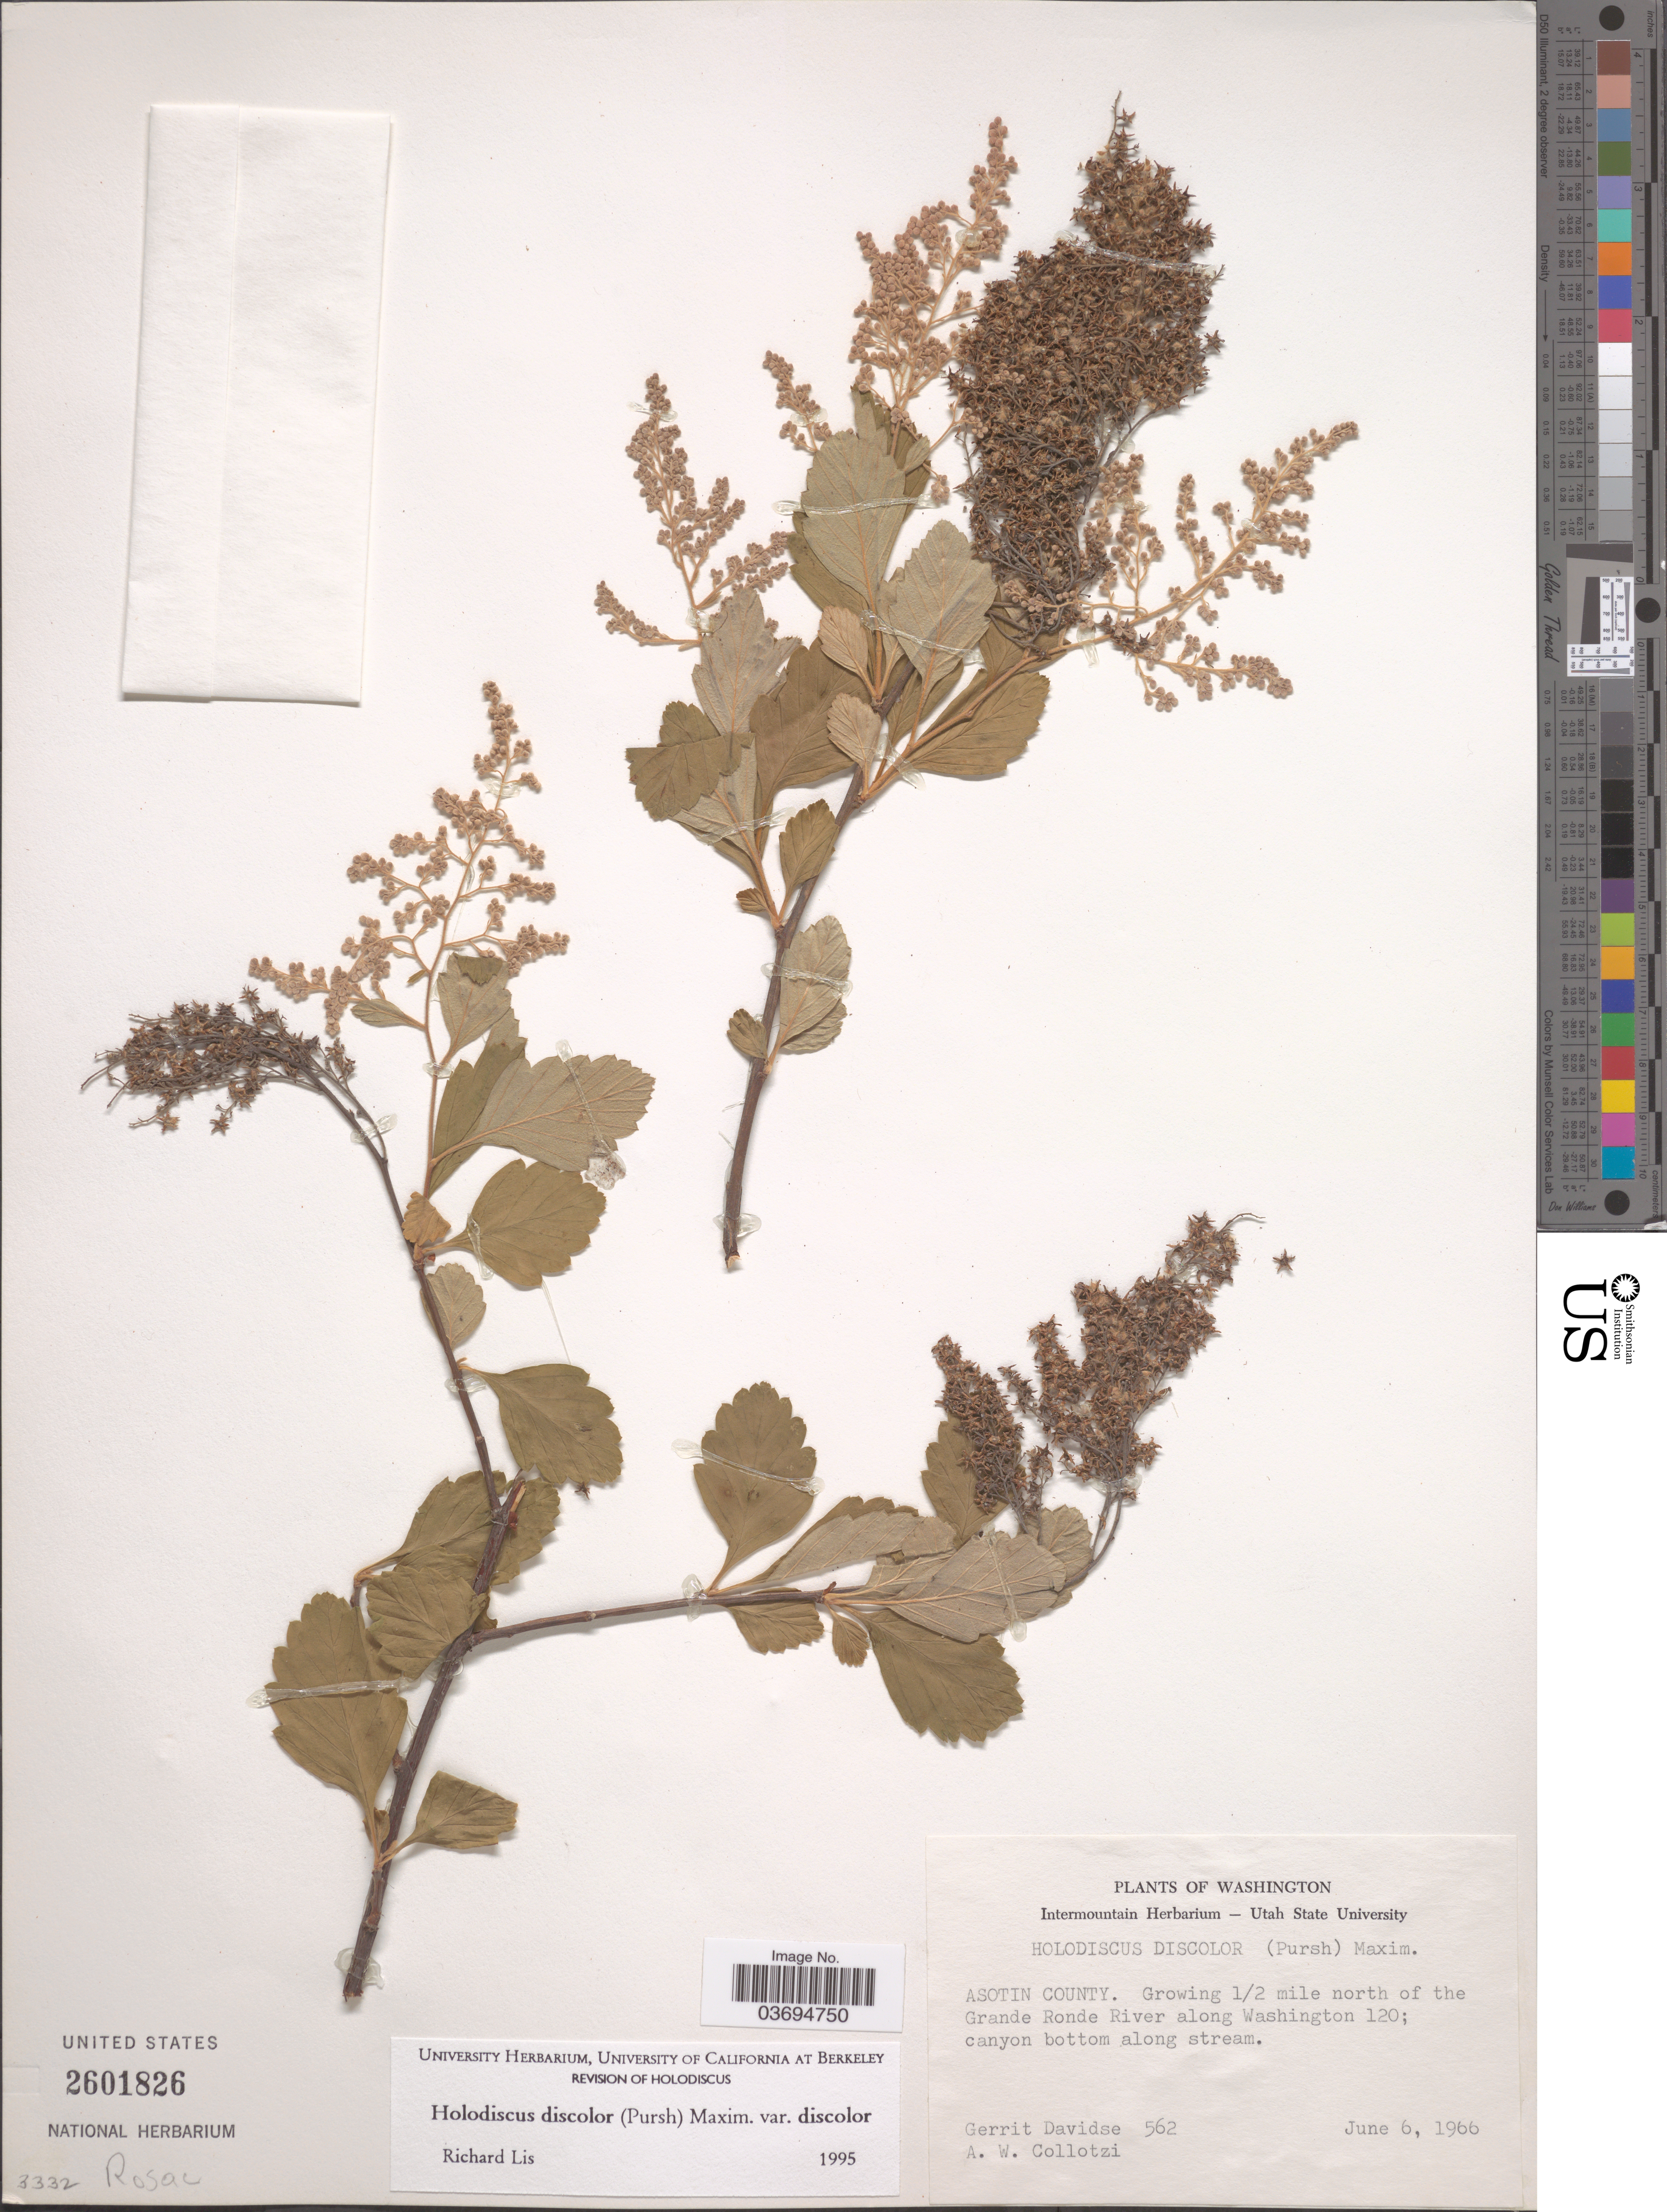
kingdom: Plantae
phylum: Tracheophyta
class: Magnoliopsida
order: Rosales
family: Rosaceae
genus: Holodiscus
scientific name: Holodiscus discolor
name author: (Pursh) Maxim.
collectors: G. Davidse & A. W. Collotzi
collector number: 562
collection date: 1966-06-06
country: United States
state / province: Washington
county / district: Asotin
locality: Asotin County. Growing 1/2 mile north of the Grande Ronde River along Washington 120; canyon bottom along stream.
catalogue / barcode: US 2601826